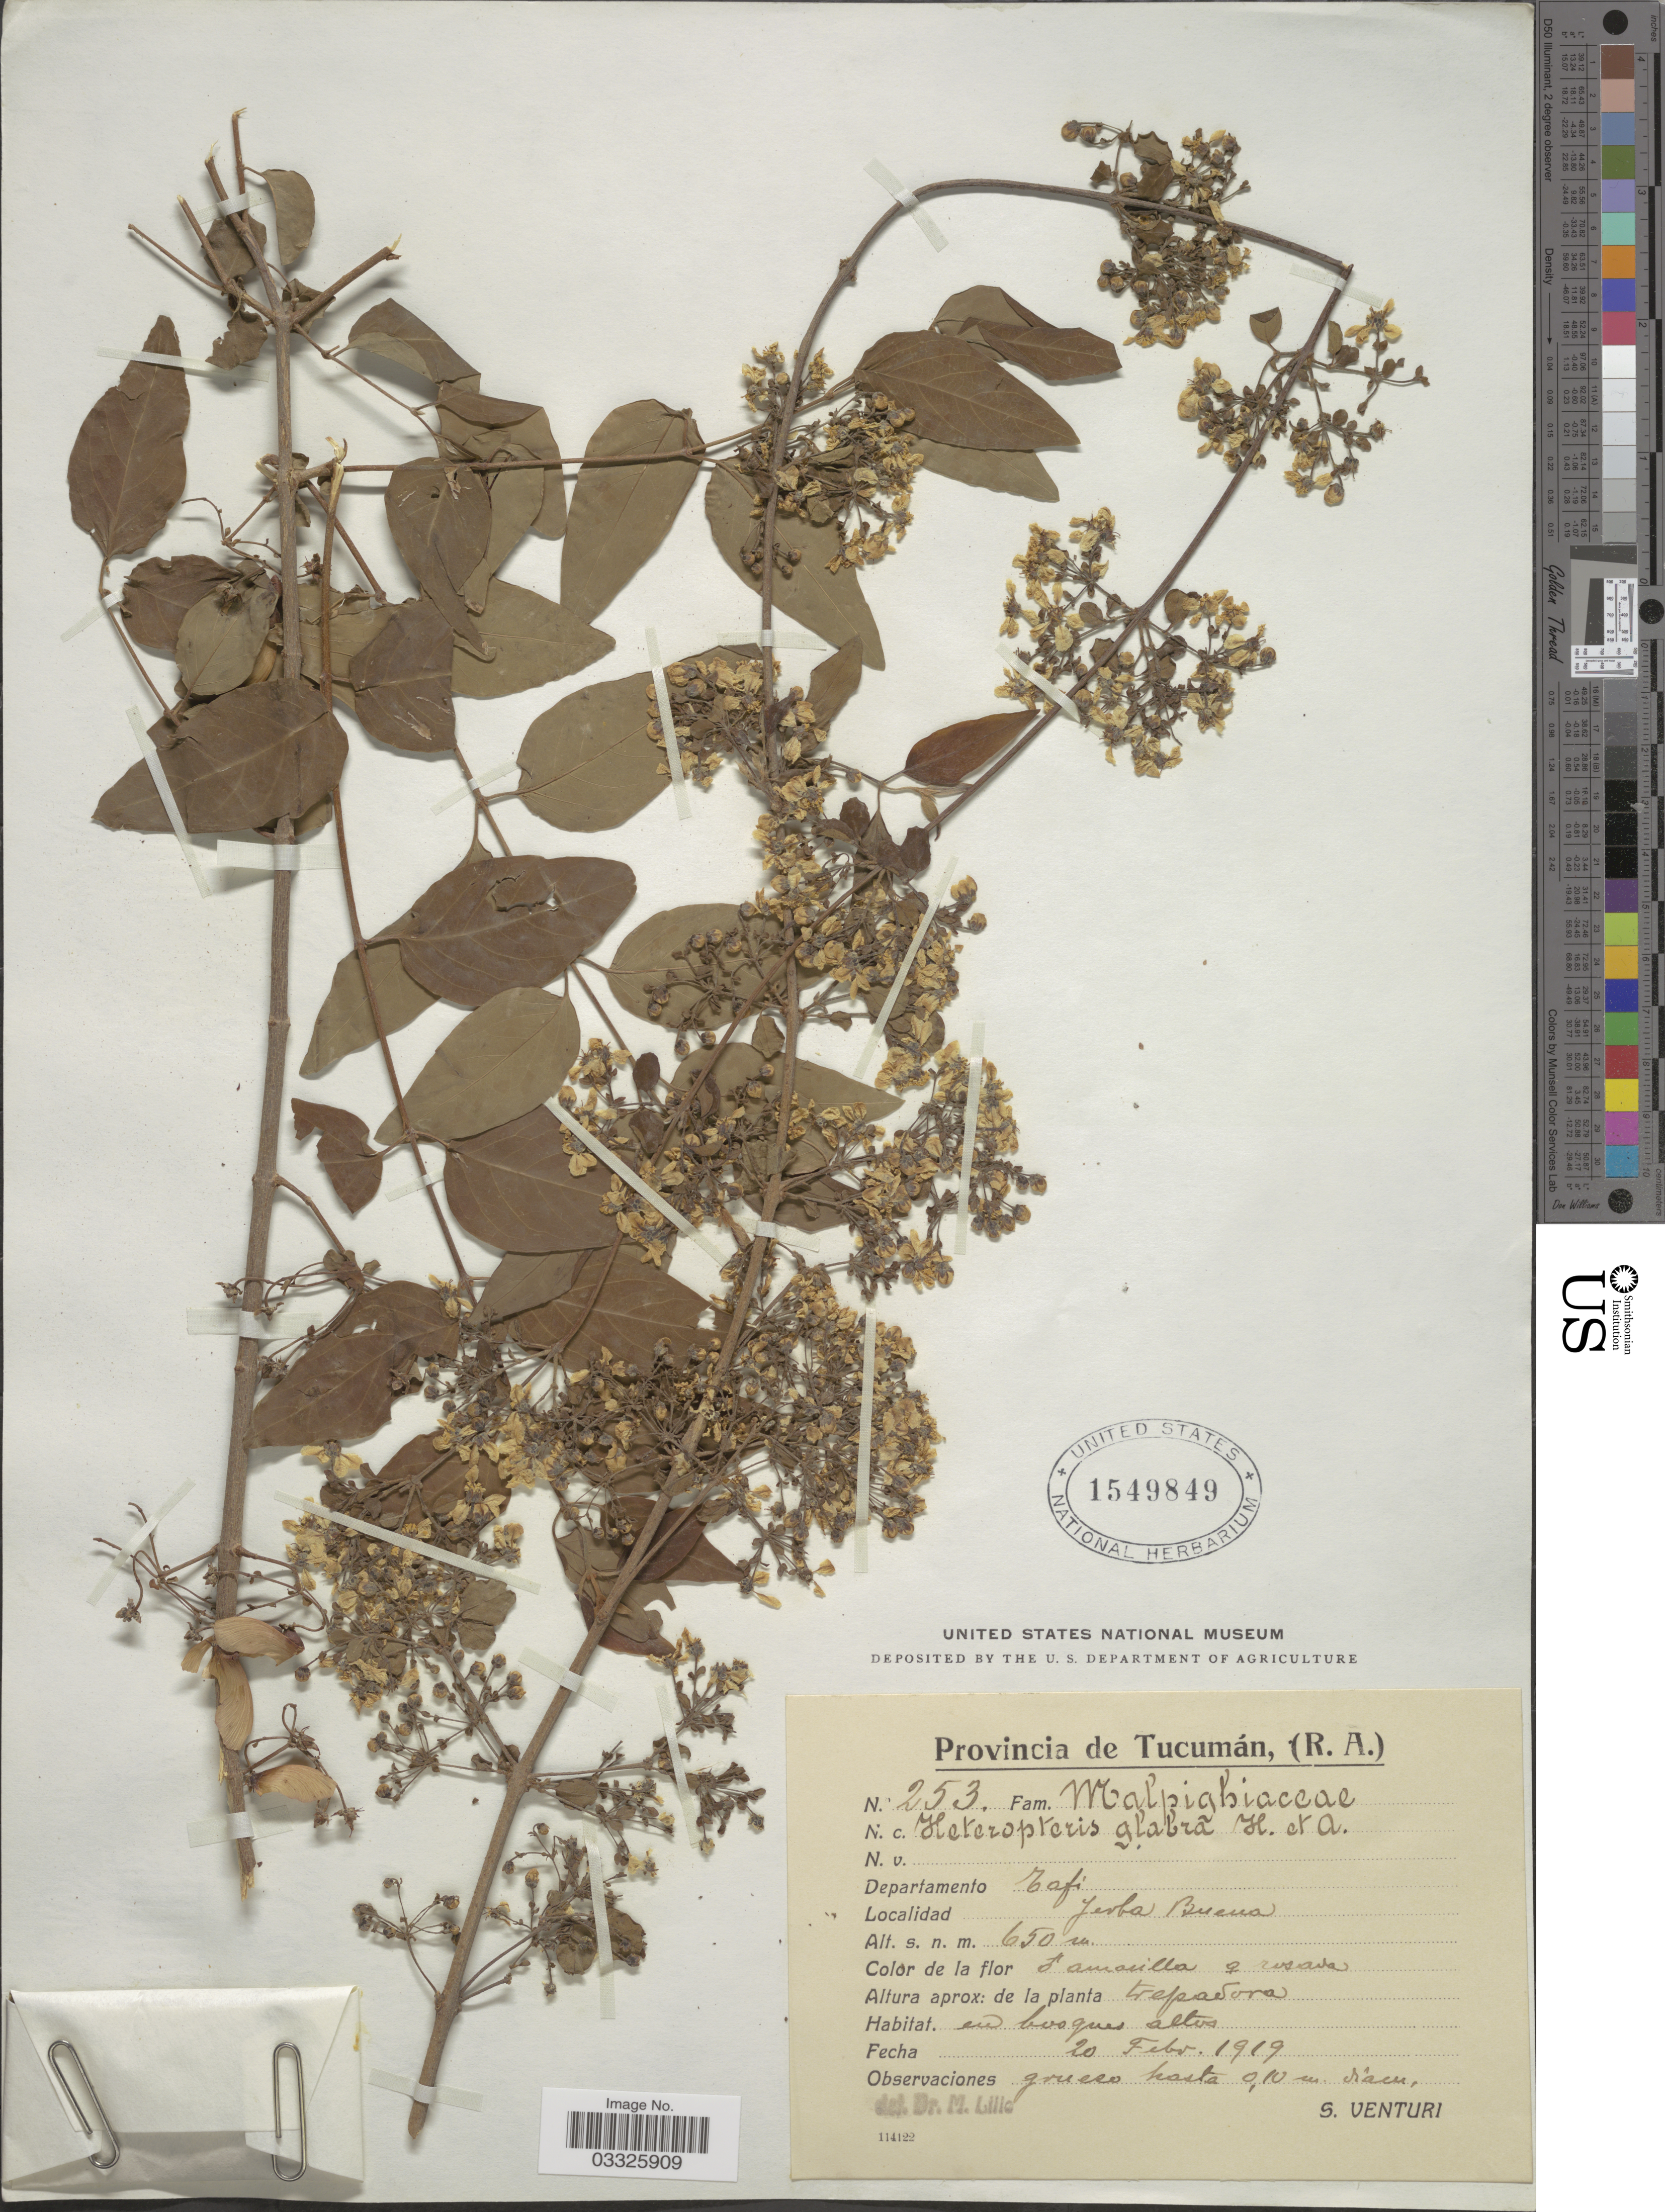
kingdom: Plantae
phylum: Tracheophyta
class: Magnoliopsida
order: Malpighiales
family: Malpighiaceae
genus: Heteropterys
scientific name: Heteropterys glabra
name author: Hook. & Arn.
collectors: S. Venturi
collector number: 253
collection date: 1919-02-20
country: Argentina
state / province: Tucuman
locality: Departamento Tafi. Yerba Buena.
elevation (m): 650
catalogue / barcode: US 1549849